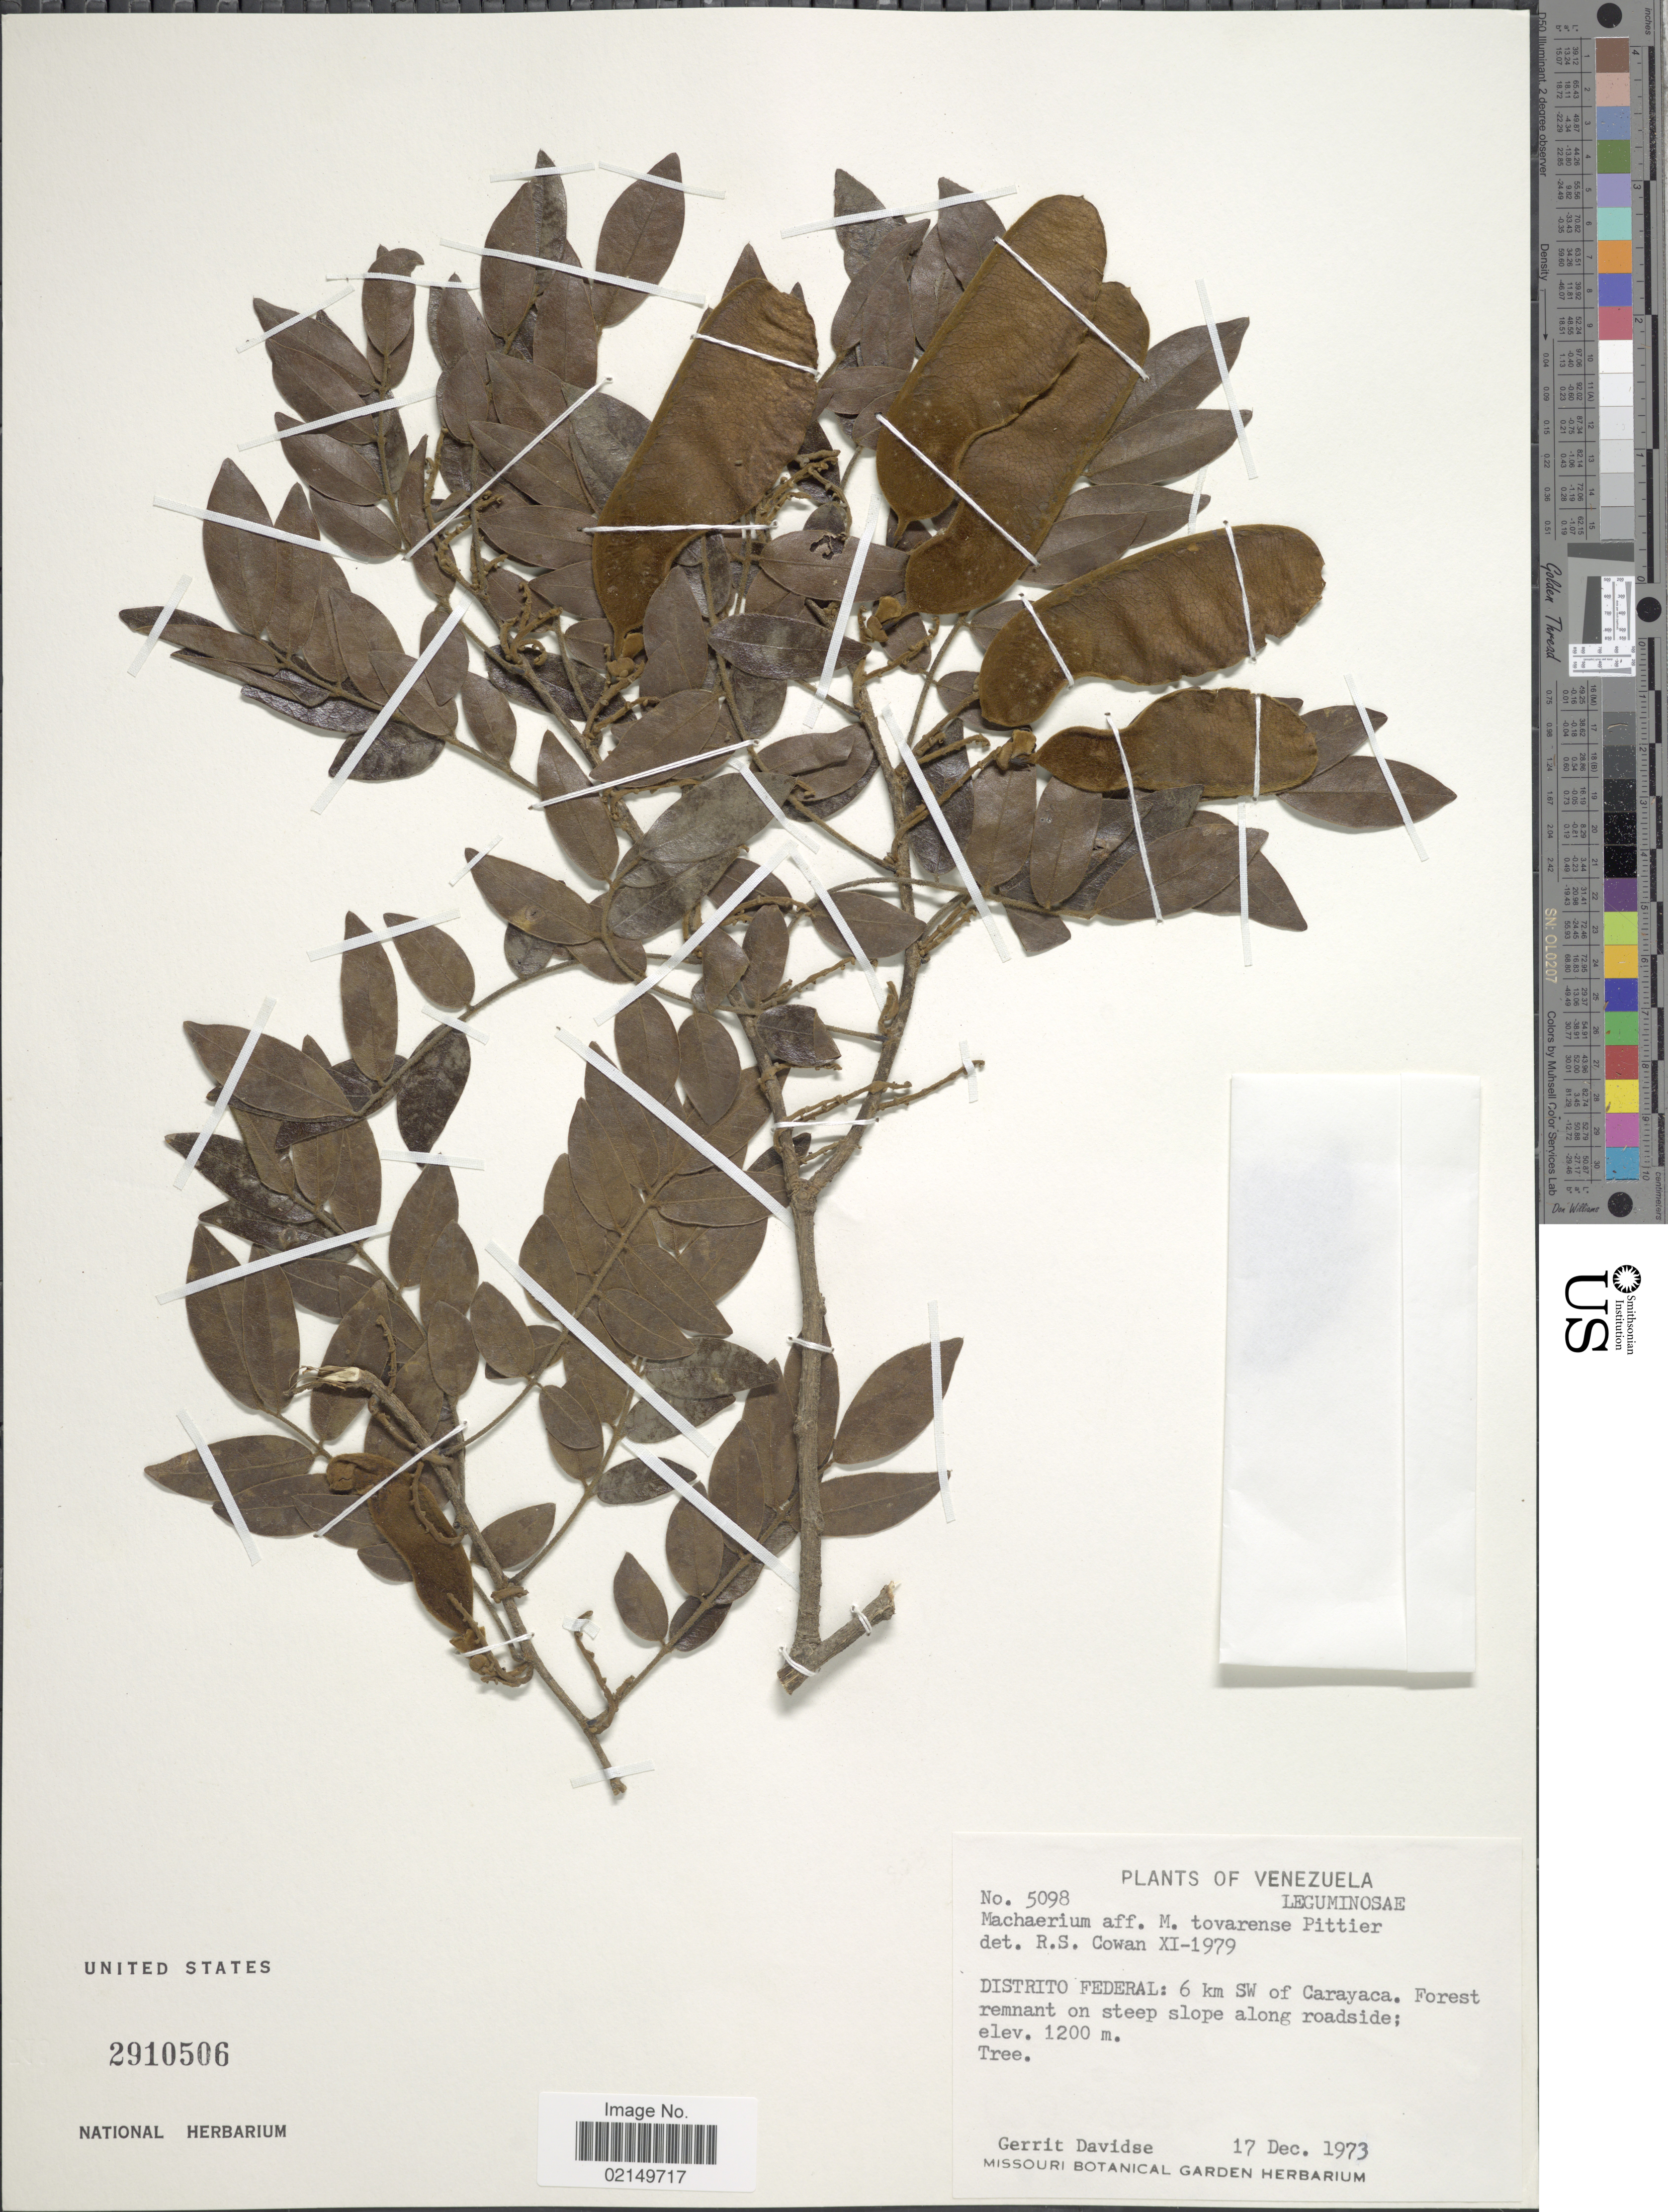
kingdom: Plantae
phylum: Tracheophyta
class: Magnoliopsida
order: Fabales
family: Fabaceae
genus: Machaerium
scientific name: Machaerium tovarense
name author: Pittier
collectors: G. Davidse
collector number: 5098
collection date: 1973-12-17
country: Venezuela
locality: Distrito Federal: 6 km SW of Carayaca.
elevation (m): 1200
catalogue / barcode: US 2910506